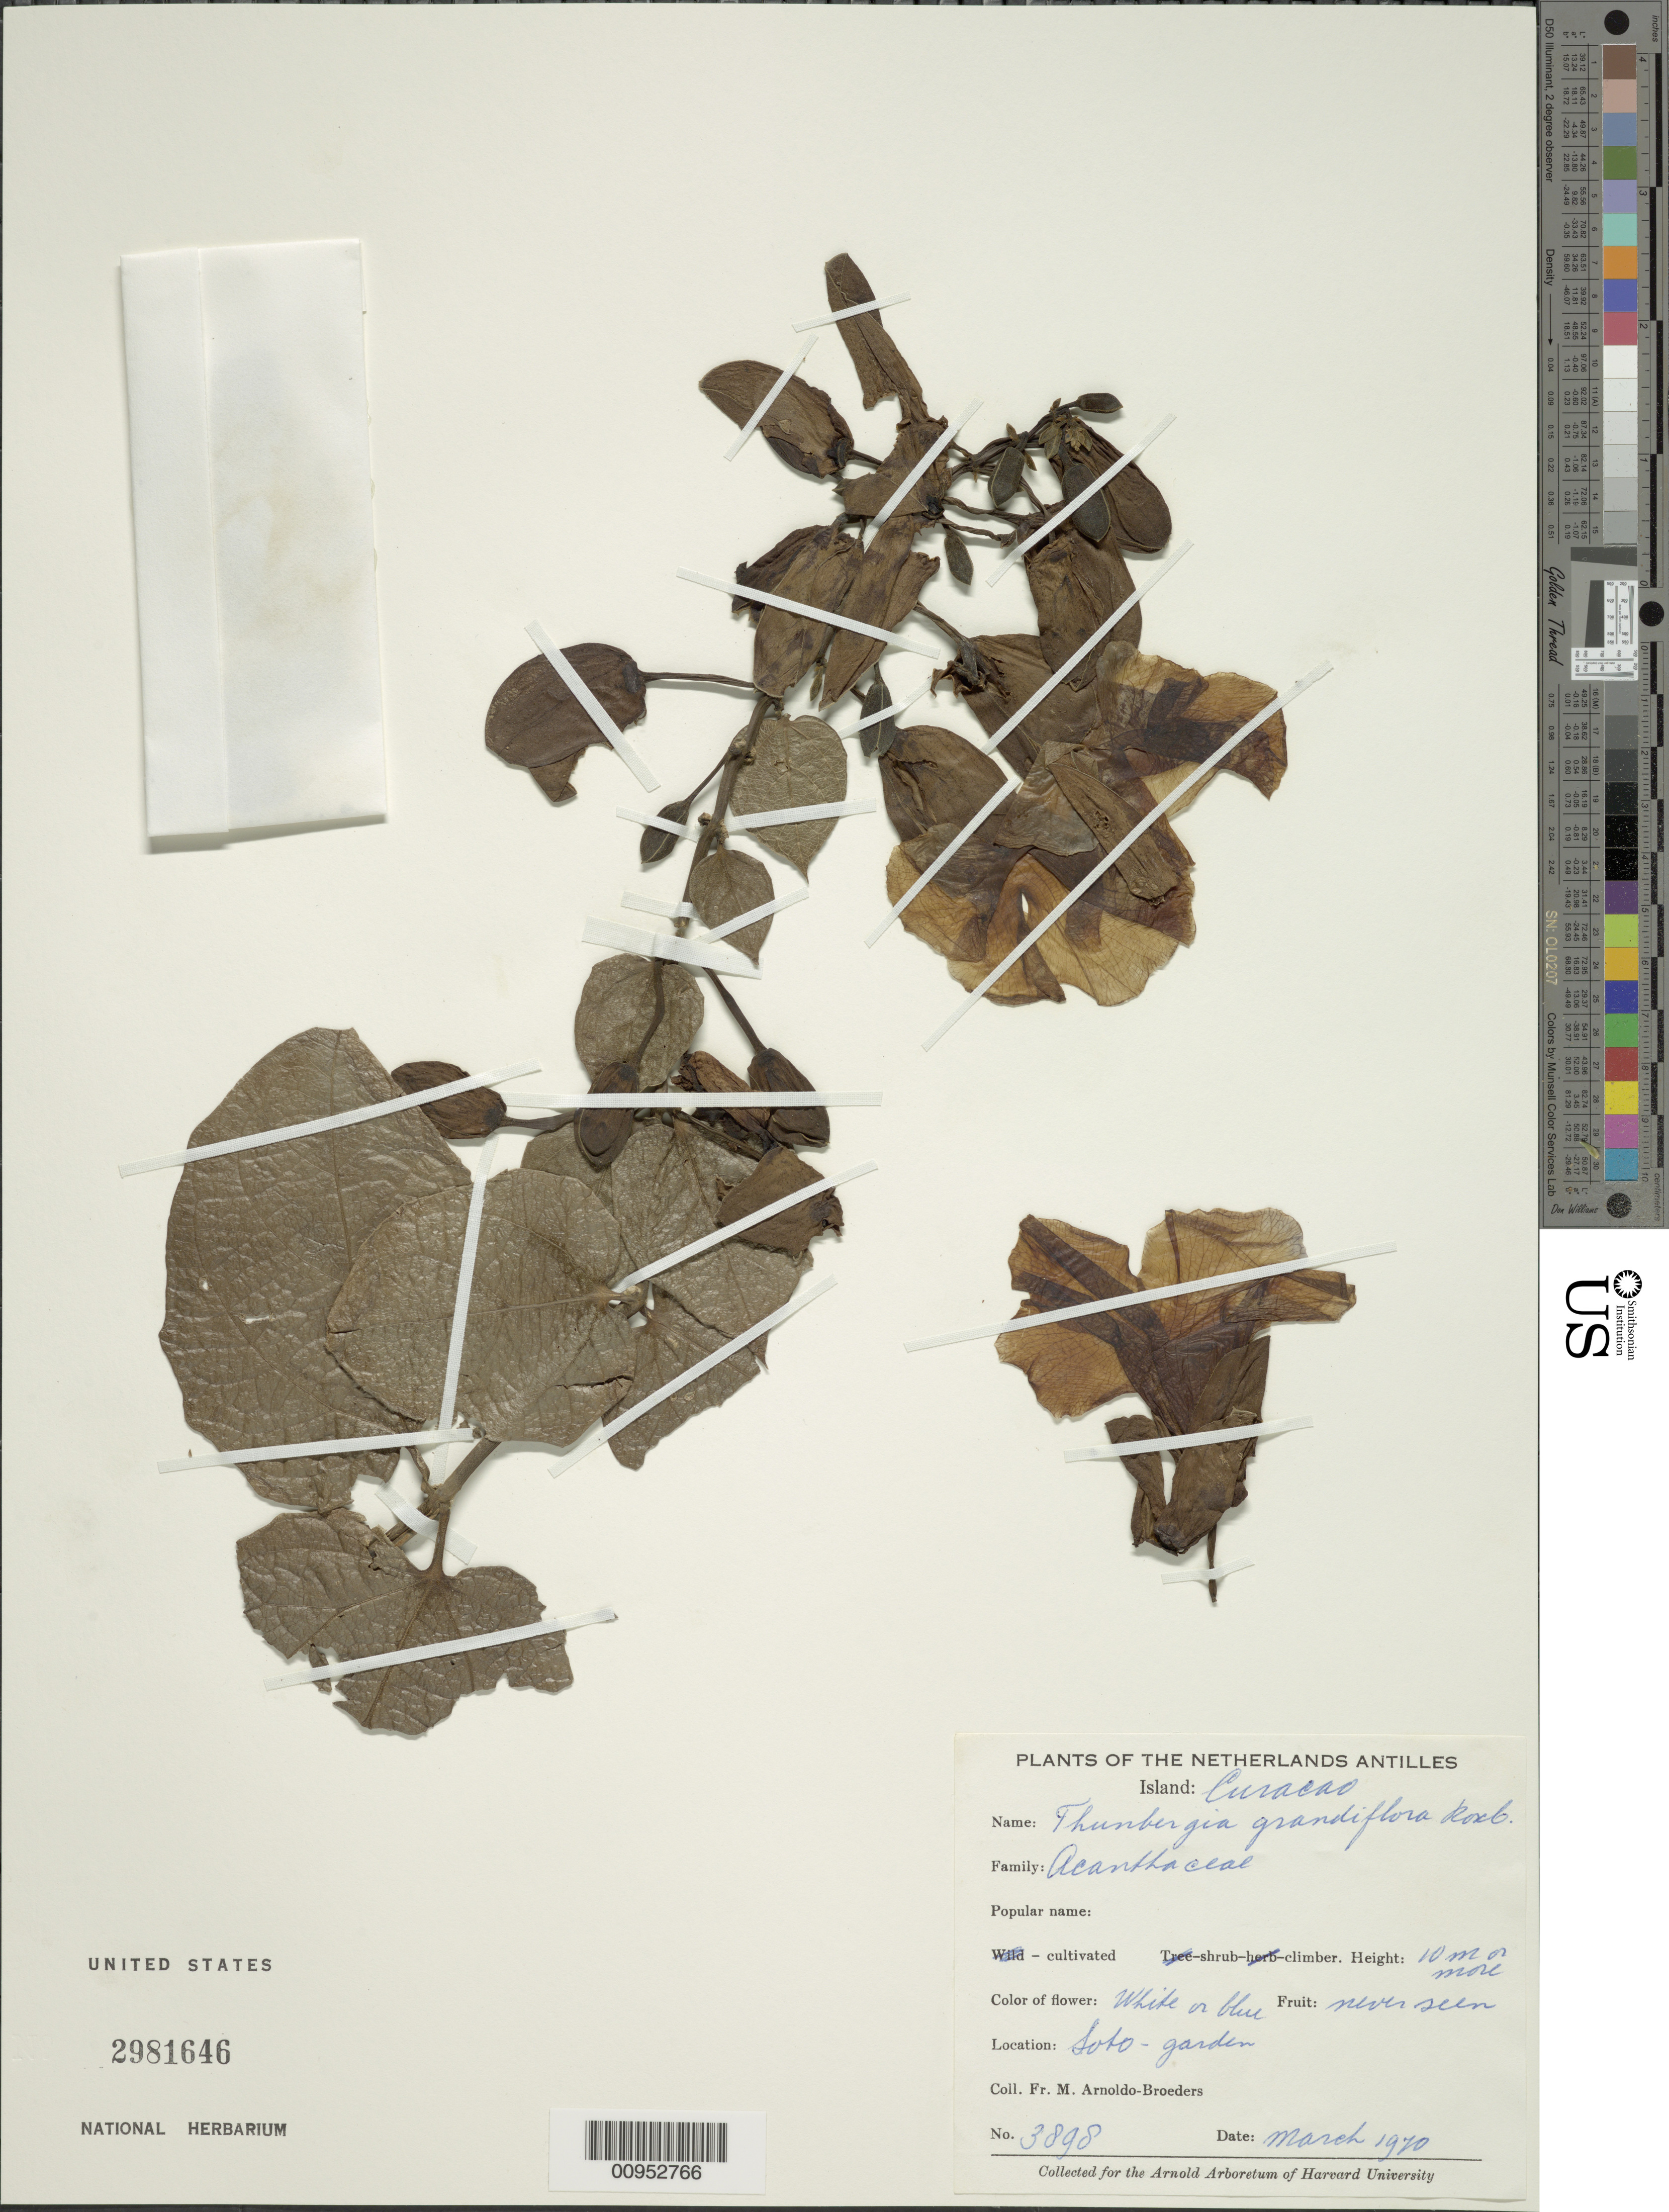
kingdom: Plantae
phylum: Tracheophyta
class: Magnoliopsida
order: Lamiales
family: Acanthaceae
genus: Thunbergia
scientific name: Thunbergia grandiflora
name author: Roxb.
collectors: N. Arnoldo-Broeders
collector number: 3898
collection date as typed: Mar 1970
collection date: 1970-03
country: Curaçao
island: Curaçao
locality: Soto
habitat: Garden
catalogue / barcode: US 2981646